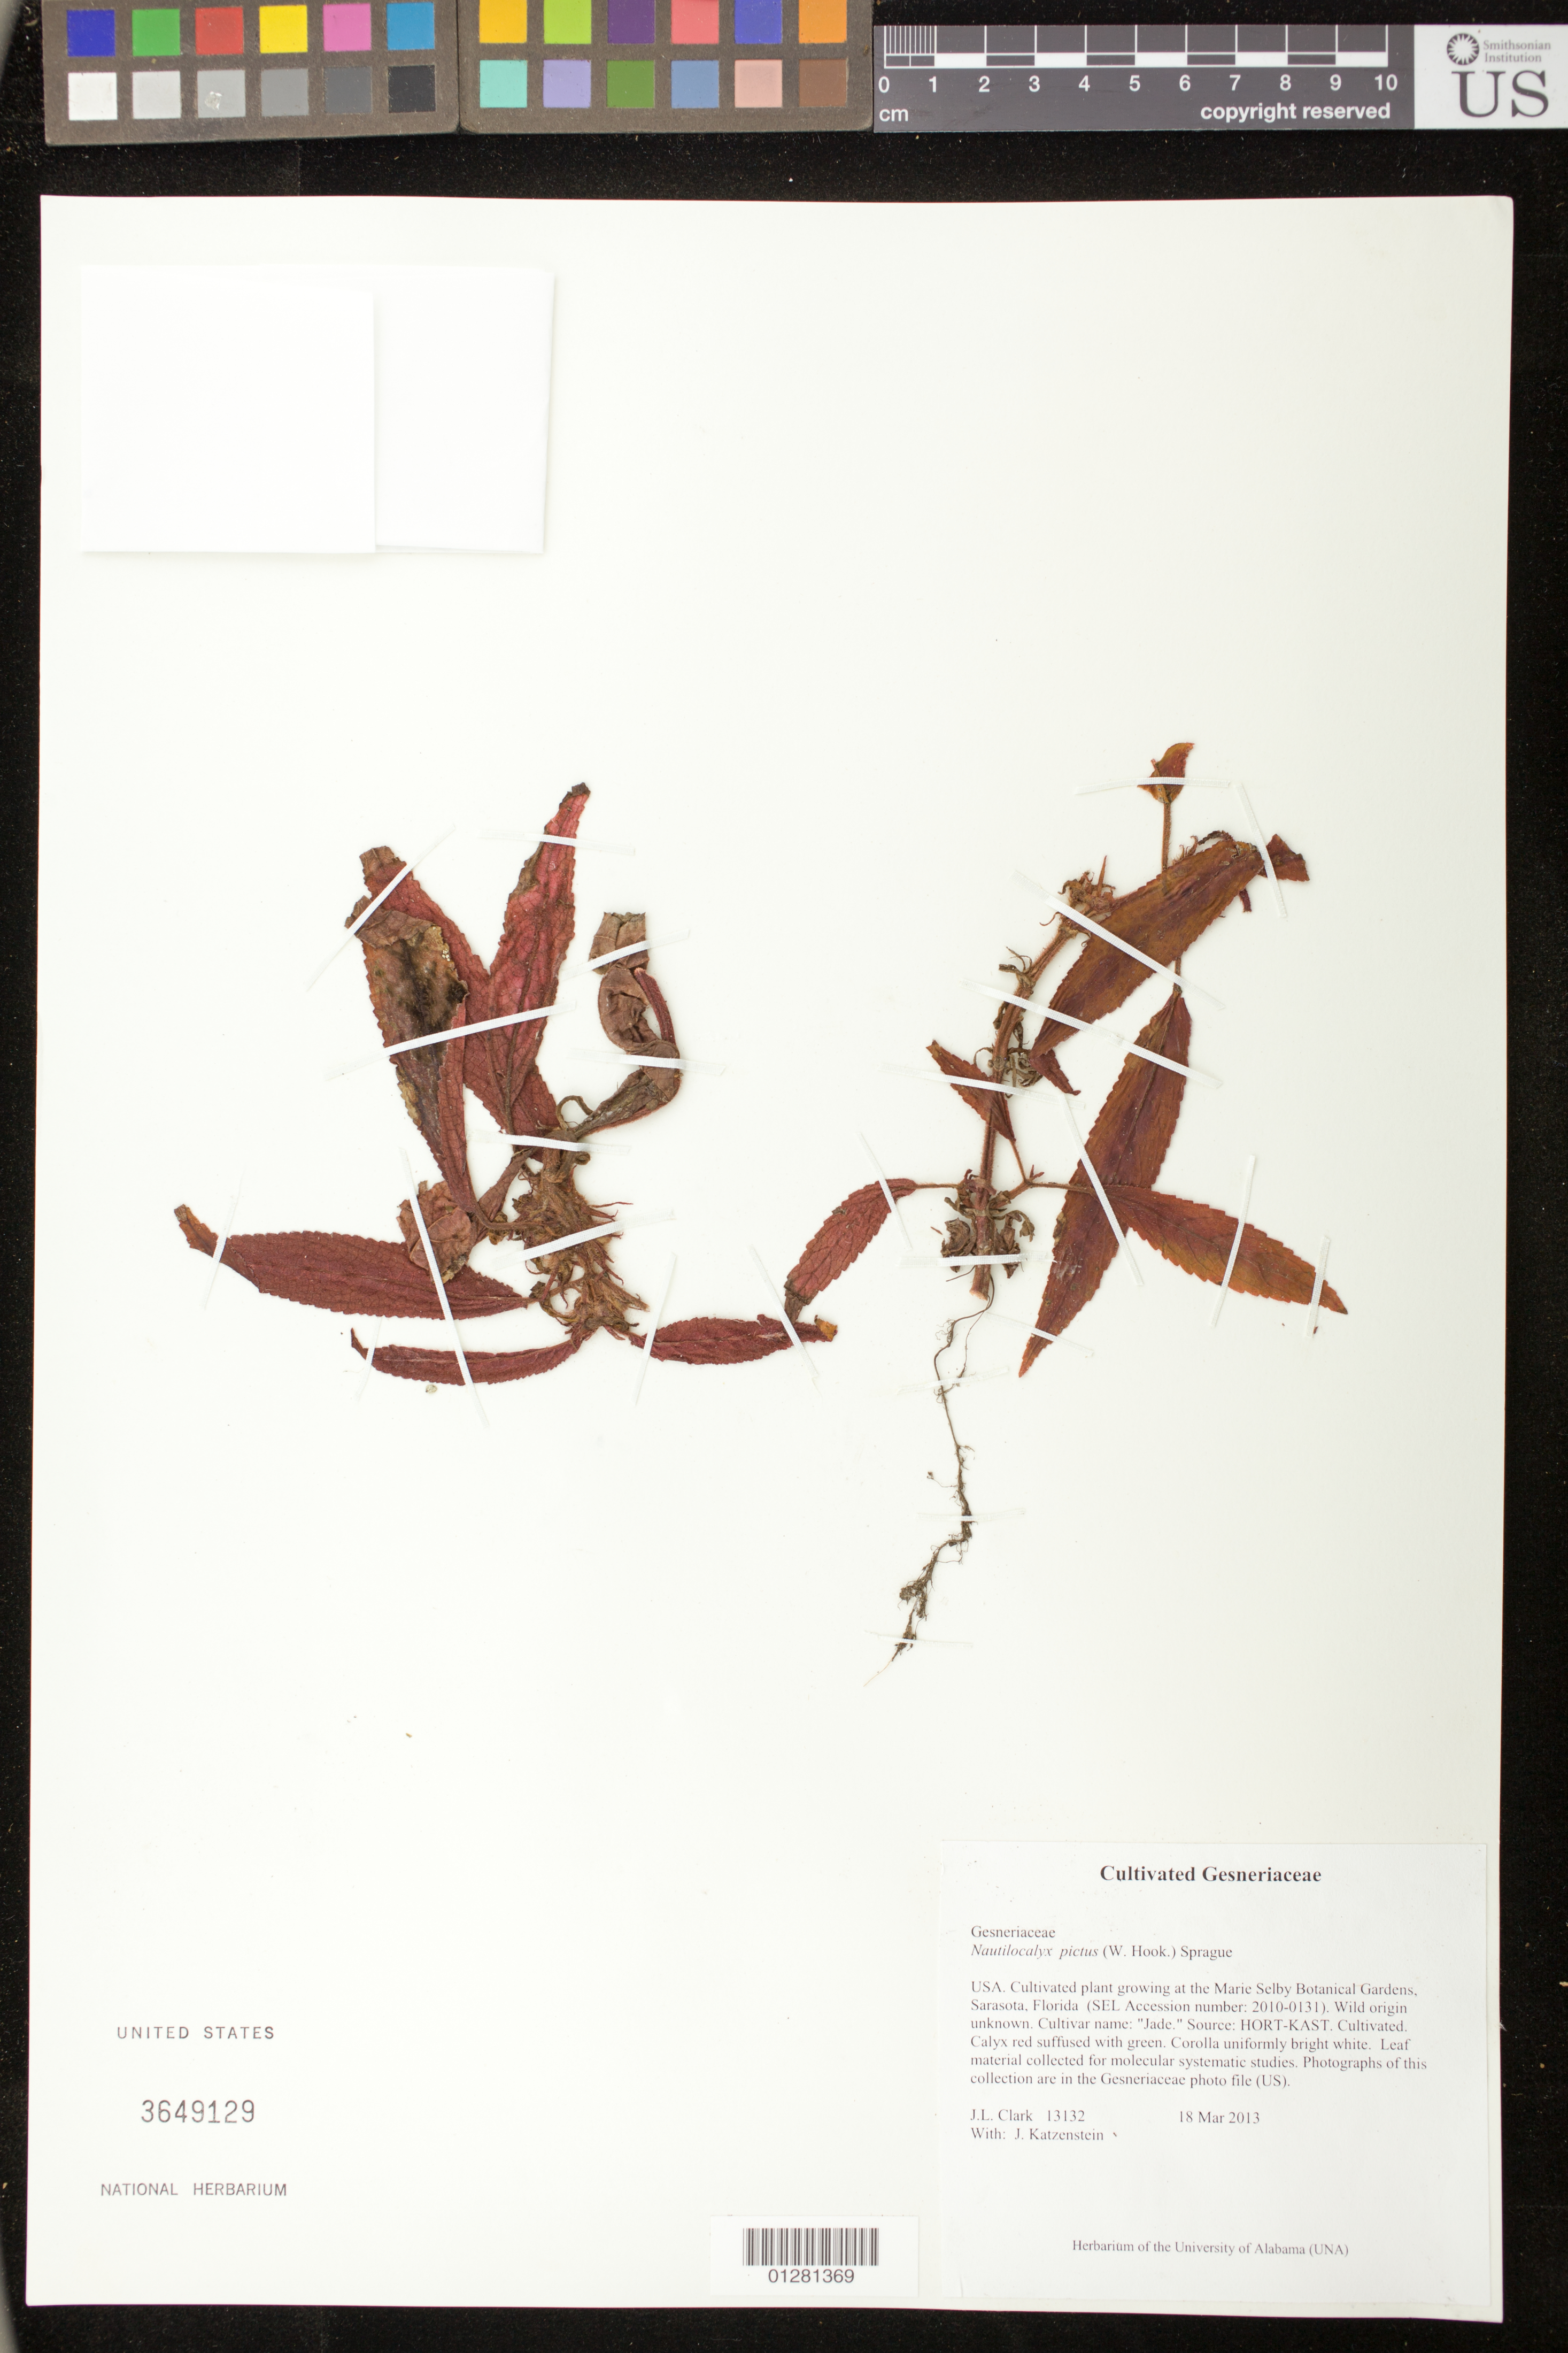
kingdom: Plantae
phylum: Tracheophyta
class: Magnoliopsida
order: Lamiales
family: Gesneriaceae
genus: Nautilocalyx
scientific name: Nautilocalyx pictus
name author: (Hook.) Sprague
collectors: J. L. Clark & J. Katzenstein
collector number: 13132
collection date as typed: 18 Mar 2013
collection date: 2013-03-18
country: United States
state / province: Florida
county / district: Sarasota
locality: Sarasota. Marie Selby Botanical Gardens.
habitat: Cultivated.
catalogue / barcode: US 3649129